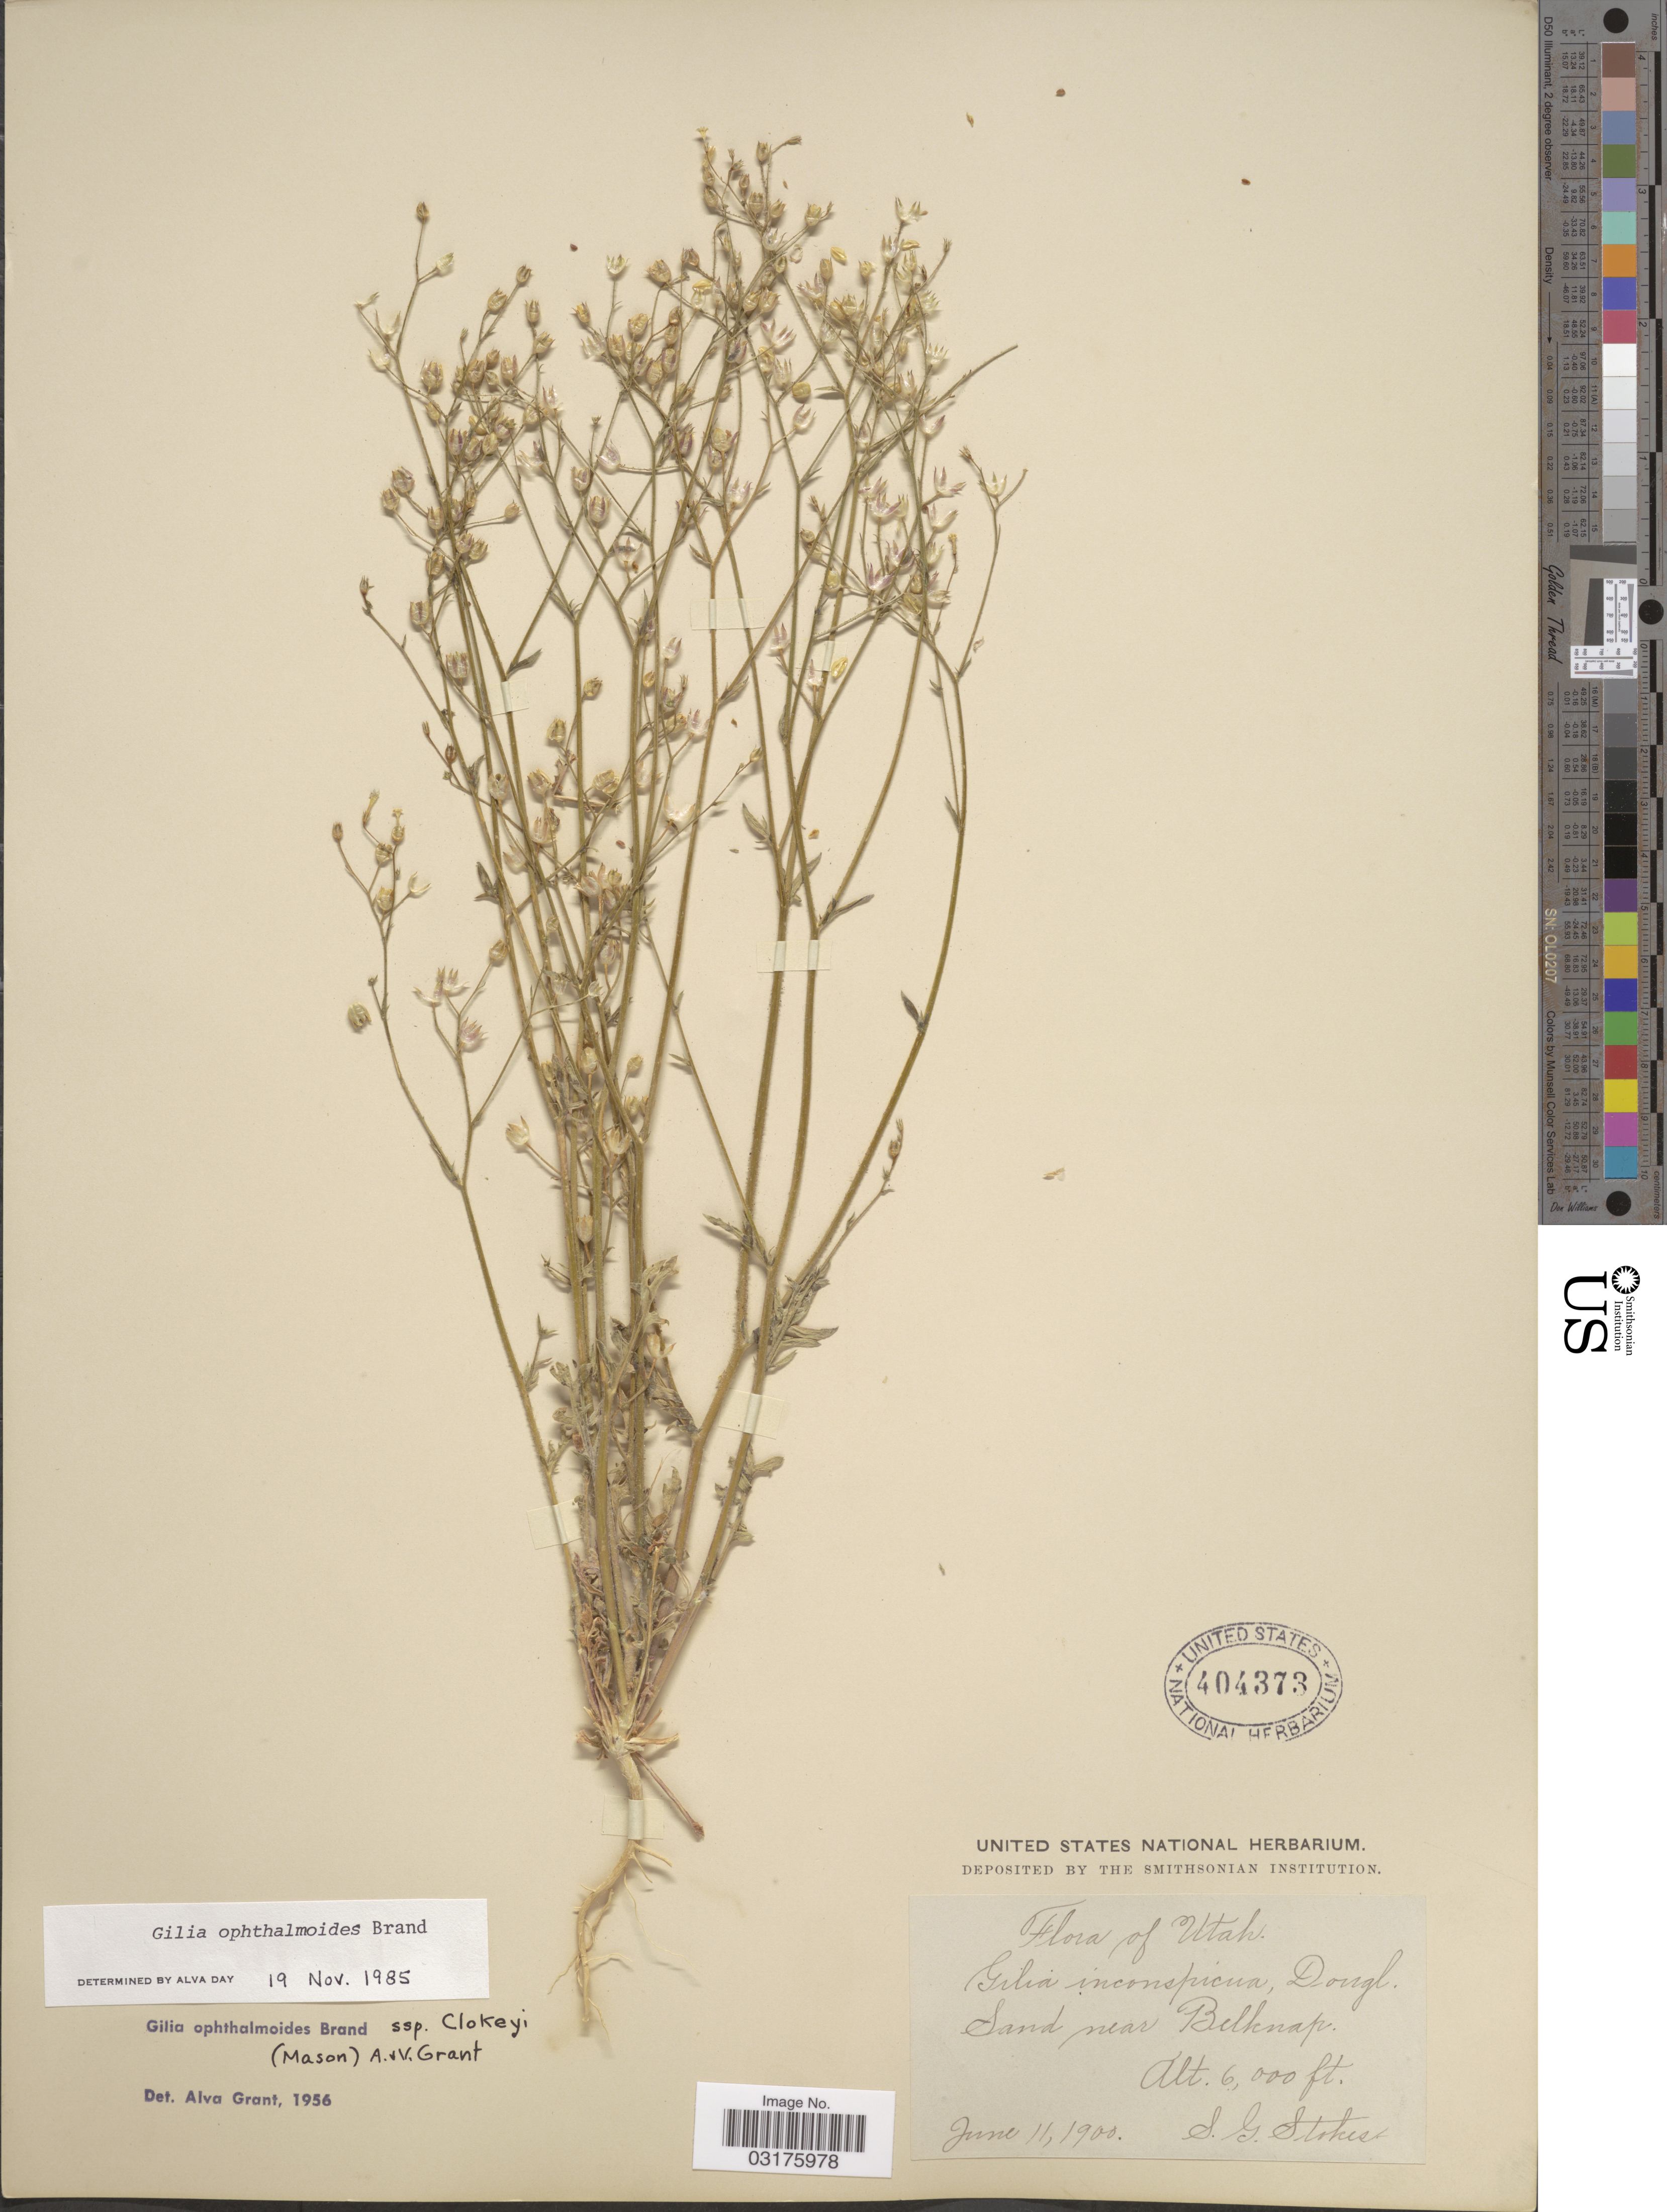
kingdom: Plantae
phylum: Tracheophyta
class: Magnoliopsida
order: Ericales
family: Polemoniaceae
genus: Gilia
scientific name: Gilia ophthalmoides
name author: Brand in Engl.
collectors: S. G. Stokes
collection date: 1900-06-11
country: United States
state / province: Utah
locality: Sand near Belknap.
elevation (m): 1829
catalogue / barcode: US 404373